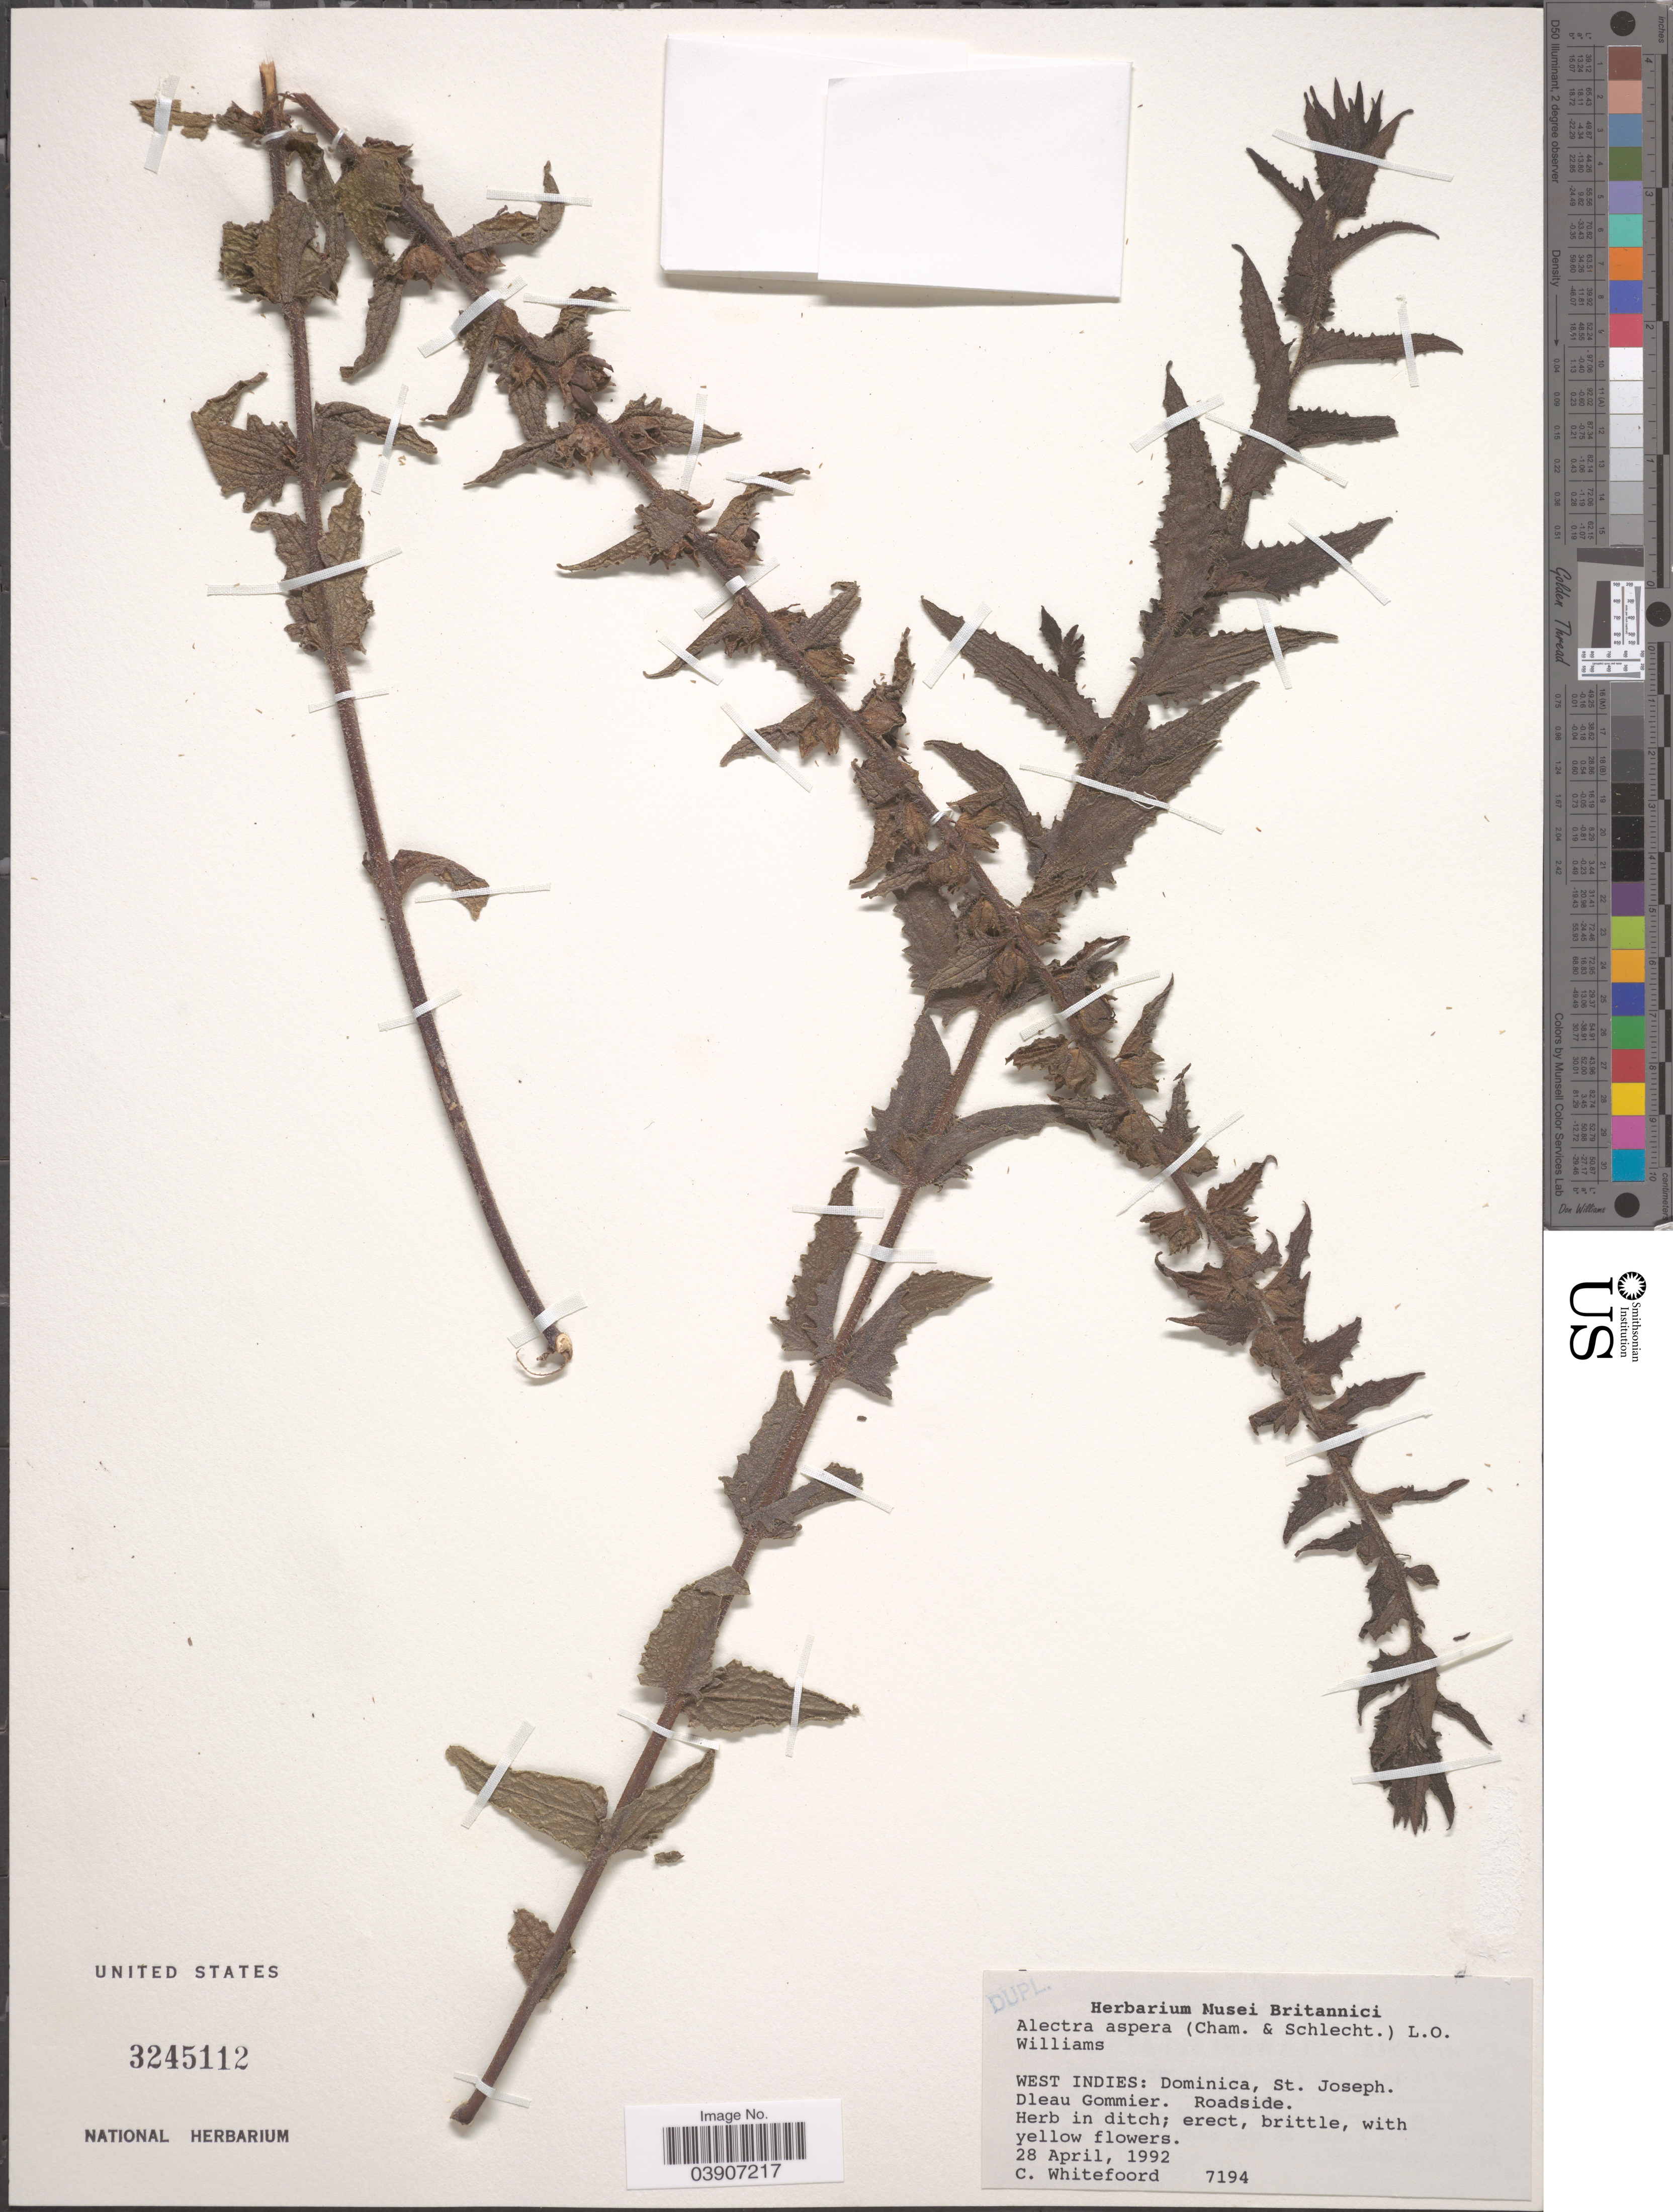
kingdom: Plantae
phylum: Tracheophyta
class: Magnoliopsida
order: Lamiales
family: Orobanchaceae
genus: Alectra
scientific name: Alectra aspera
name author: (Cham. & Schltdl.) L.O. Williams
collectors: C. Whitefoord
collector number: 7194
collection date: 1992-04-28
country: Dominica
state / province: St. Joseph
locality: Dleu Gommier.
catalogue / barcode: US 3245112